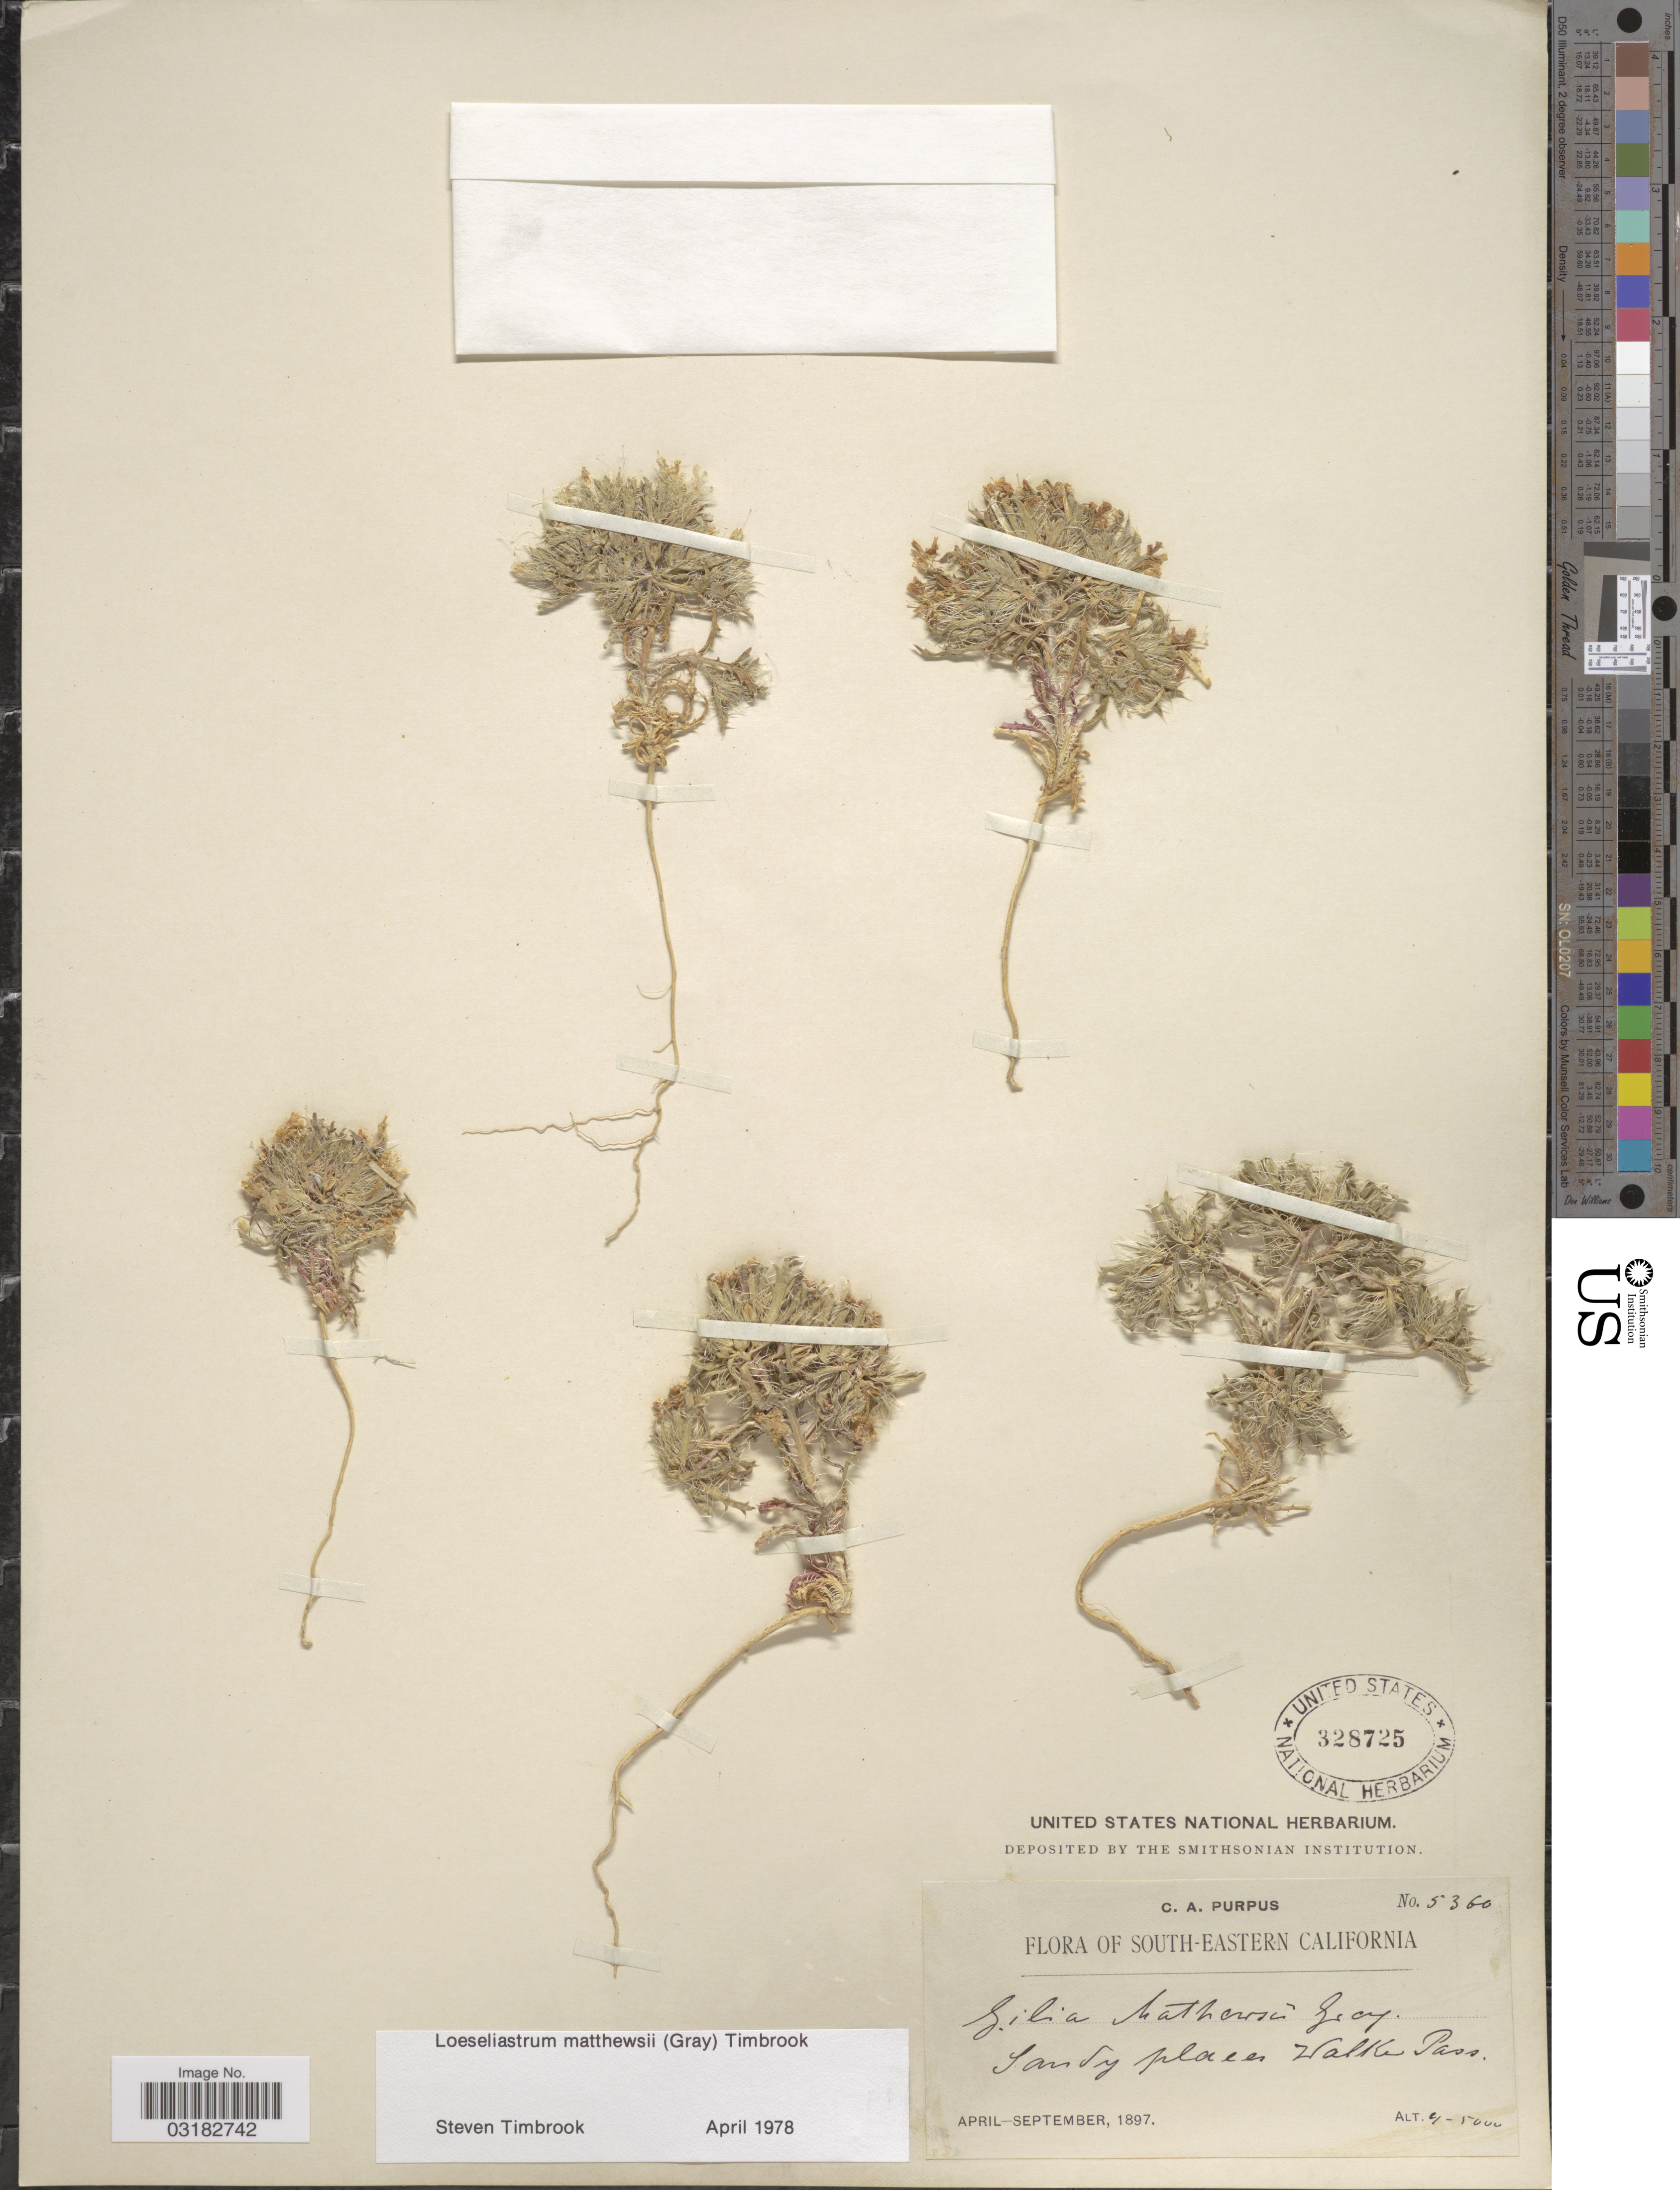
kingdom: Plantae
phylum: Tracheophyta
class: Magnoliopsida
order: Ericales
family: Polemoniaceae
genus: Loeseliastrum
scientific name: Loeseliastrum matthewsii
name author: (A. Gray) Timbrook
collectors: C. A. Purpus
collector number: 5360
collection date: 1897-04/1897-09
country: United States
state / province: California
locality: South-Eastern California. Sandy places Walker Pass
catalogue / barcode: US 328725